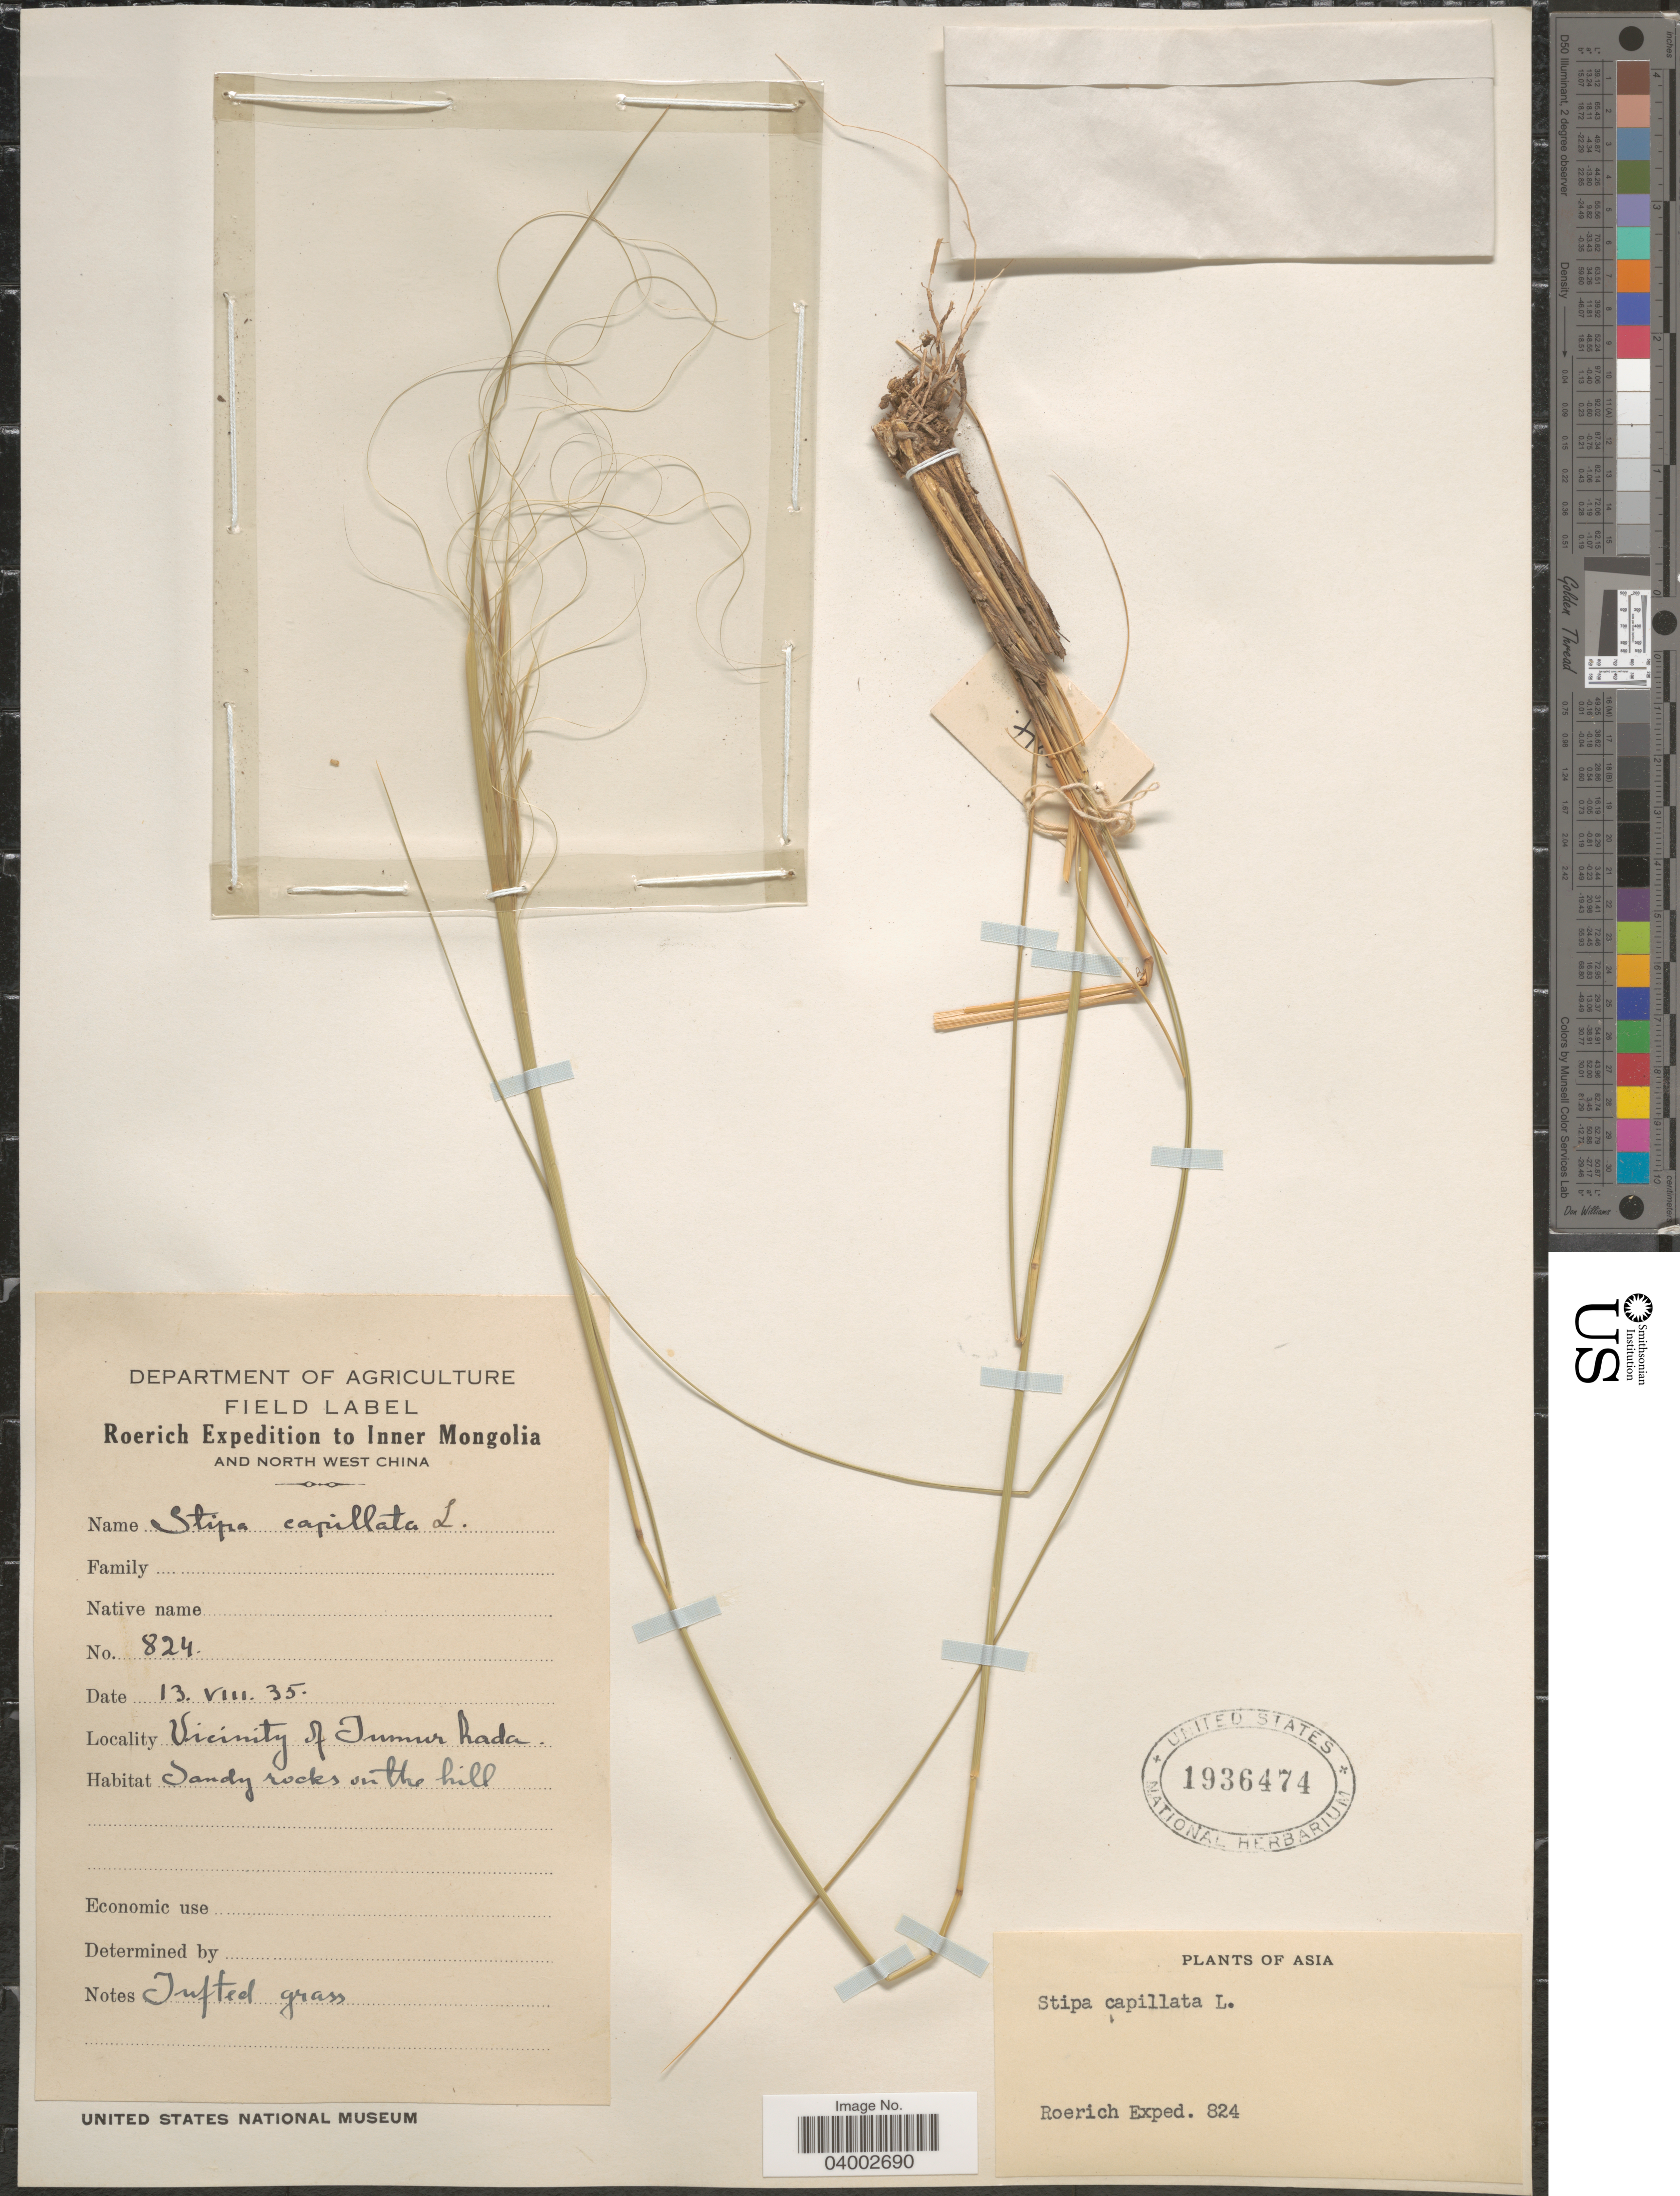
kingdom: Plantae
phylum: Tracheophyta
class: Liliopsida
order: Poales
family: Poaceae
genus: Stipa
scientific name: Stipa capillata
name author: L.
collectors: Roerich Expedition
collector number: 824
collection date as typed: Transcribed d/m/y: 13/8/35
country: China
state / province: Nei Monggol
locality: Inner Mongolia and North West China. Vicinity of Tumur hada. Sandy rocks on the hill.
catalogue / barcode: US 1936474